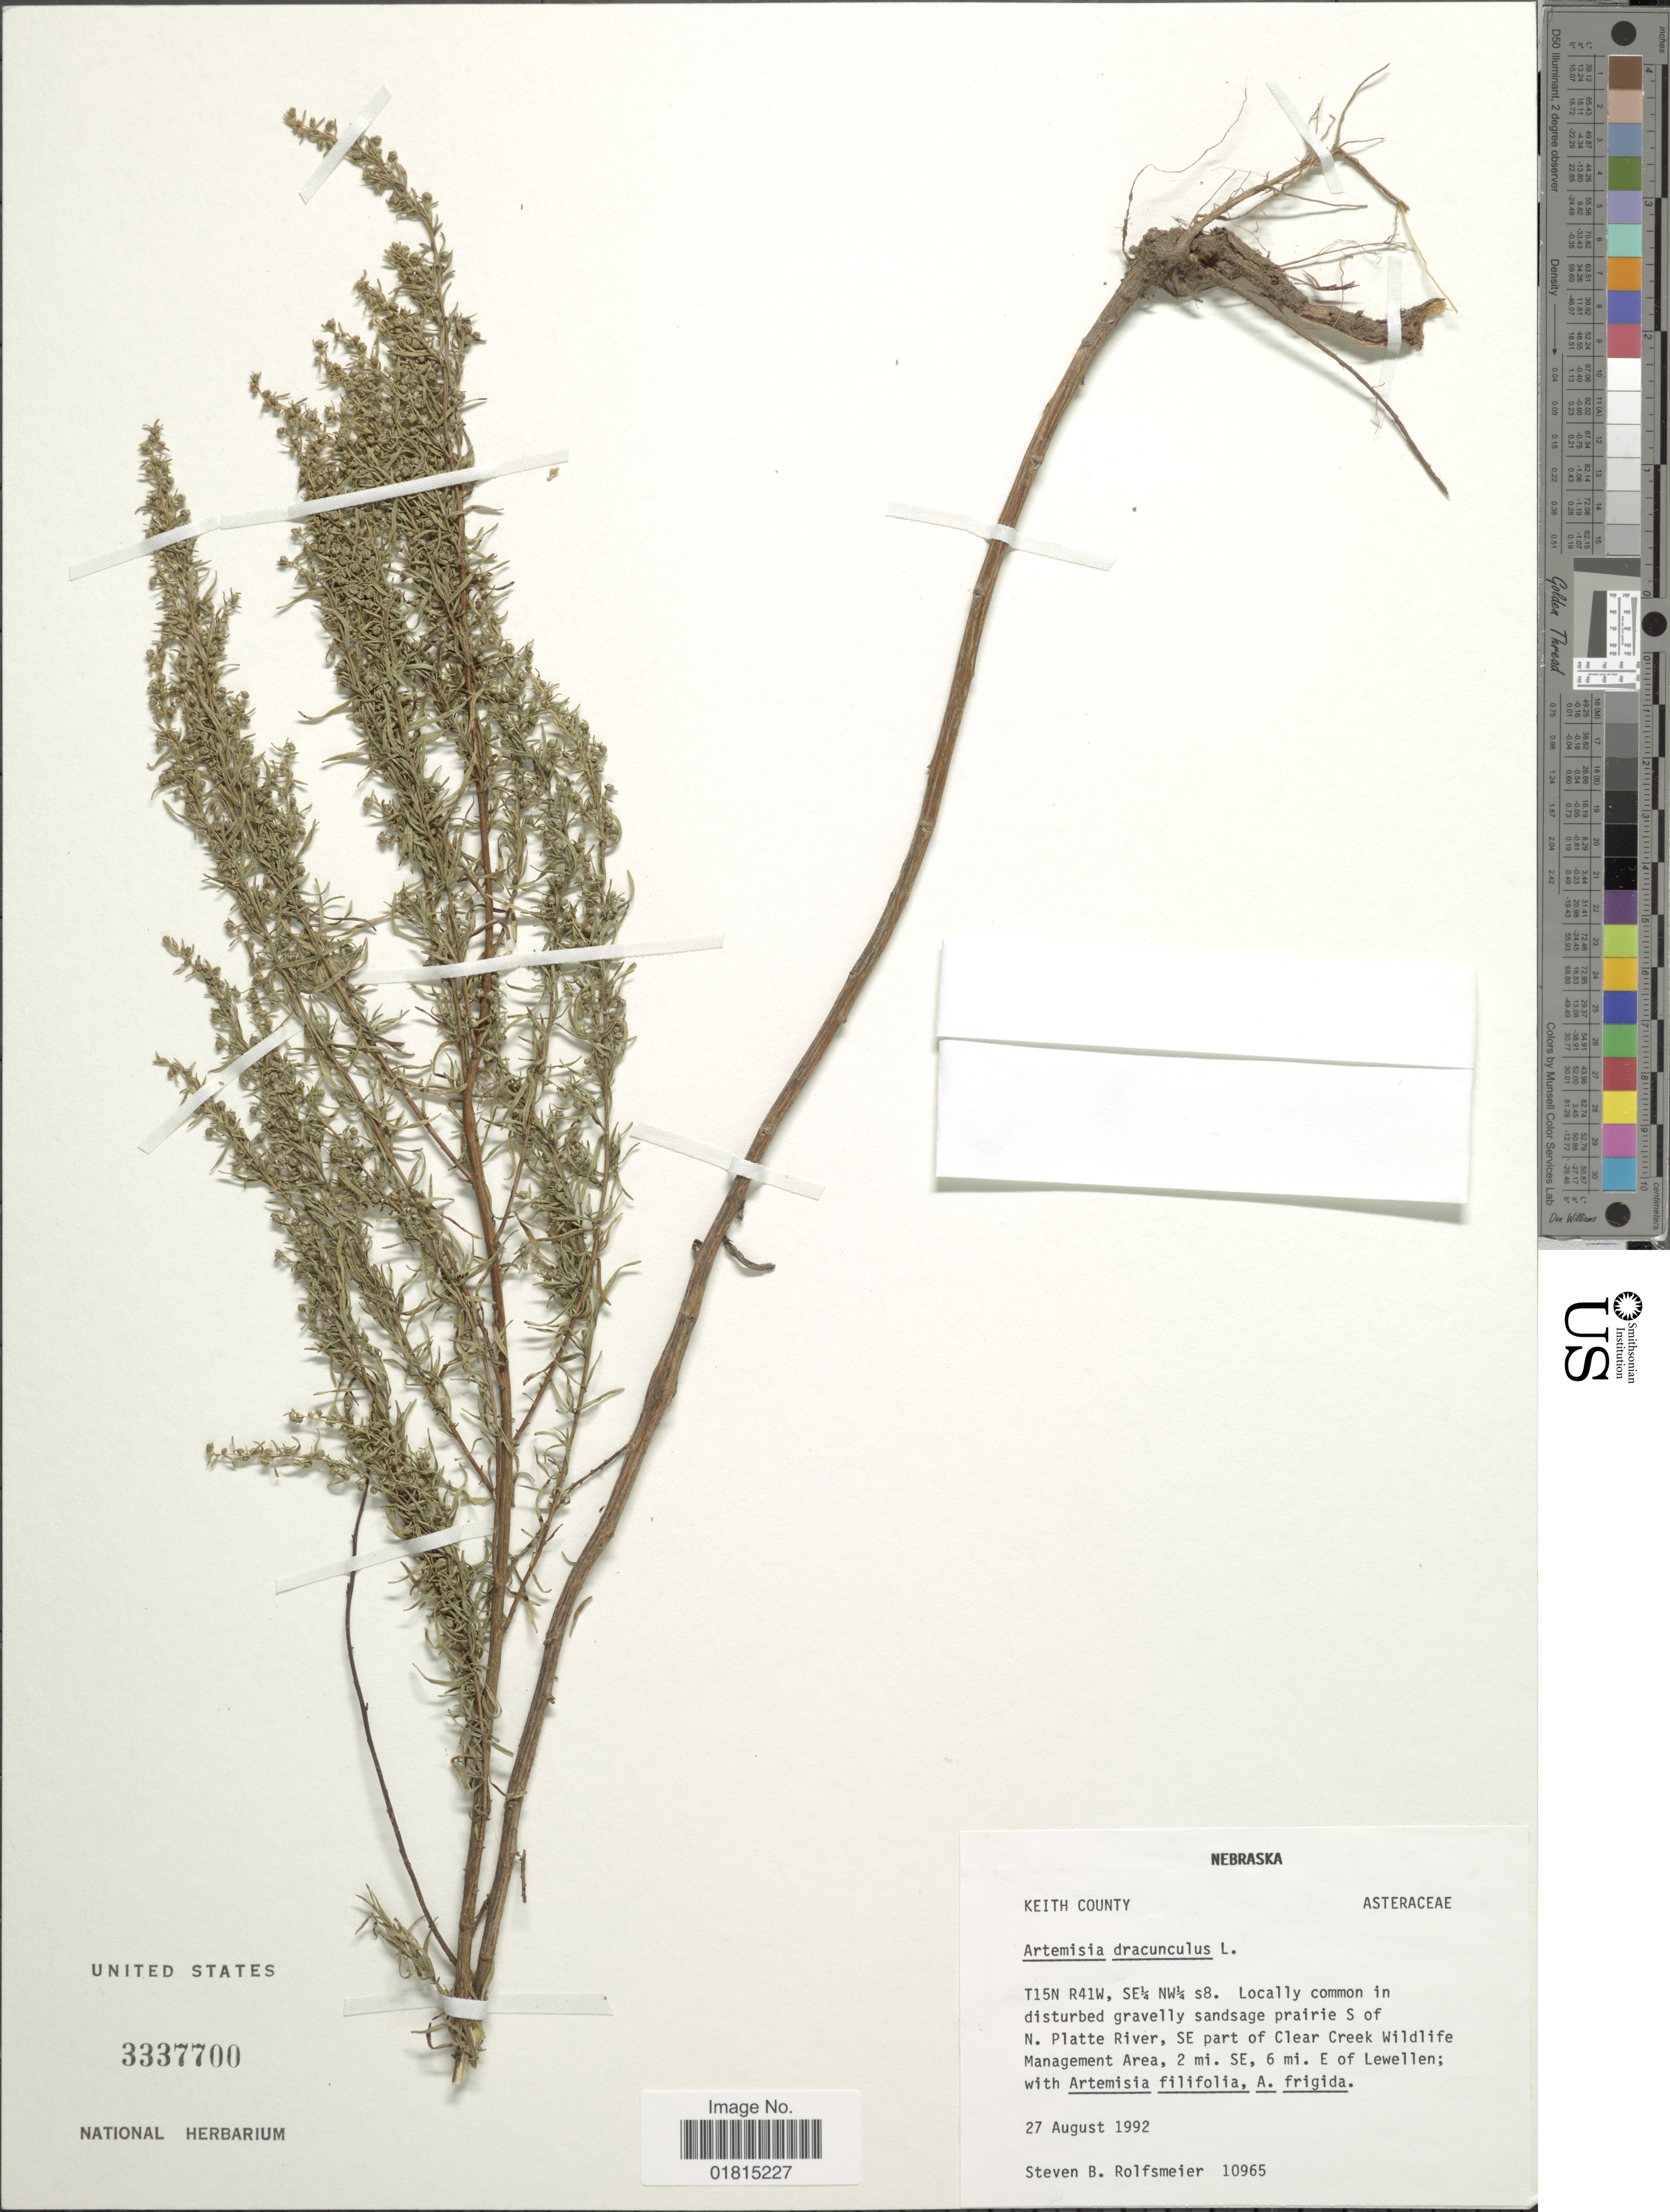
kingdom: Plantae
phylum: Tracheophyta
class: Magnoliopsida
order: Asterales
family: Asteraceae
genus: Artemisia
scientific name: Artemisia douglasiana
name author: Besser ex Hook.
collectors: S. Rolfsmeier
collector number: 10965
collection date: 1992-08-27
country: United States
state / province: Nebraska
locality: Keith County. T15N R41W, SE¼ NW¼ s8. Locally common in disturbed gravelly sandsage prairie S of N. Platte River, SE part of Clear Creek Wildlife Management Area, 2 mi. SE, 6 mi. E of Lewellen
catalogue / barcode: US 3337700